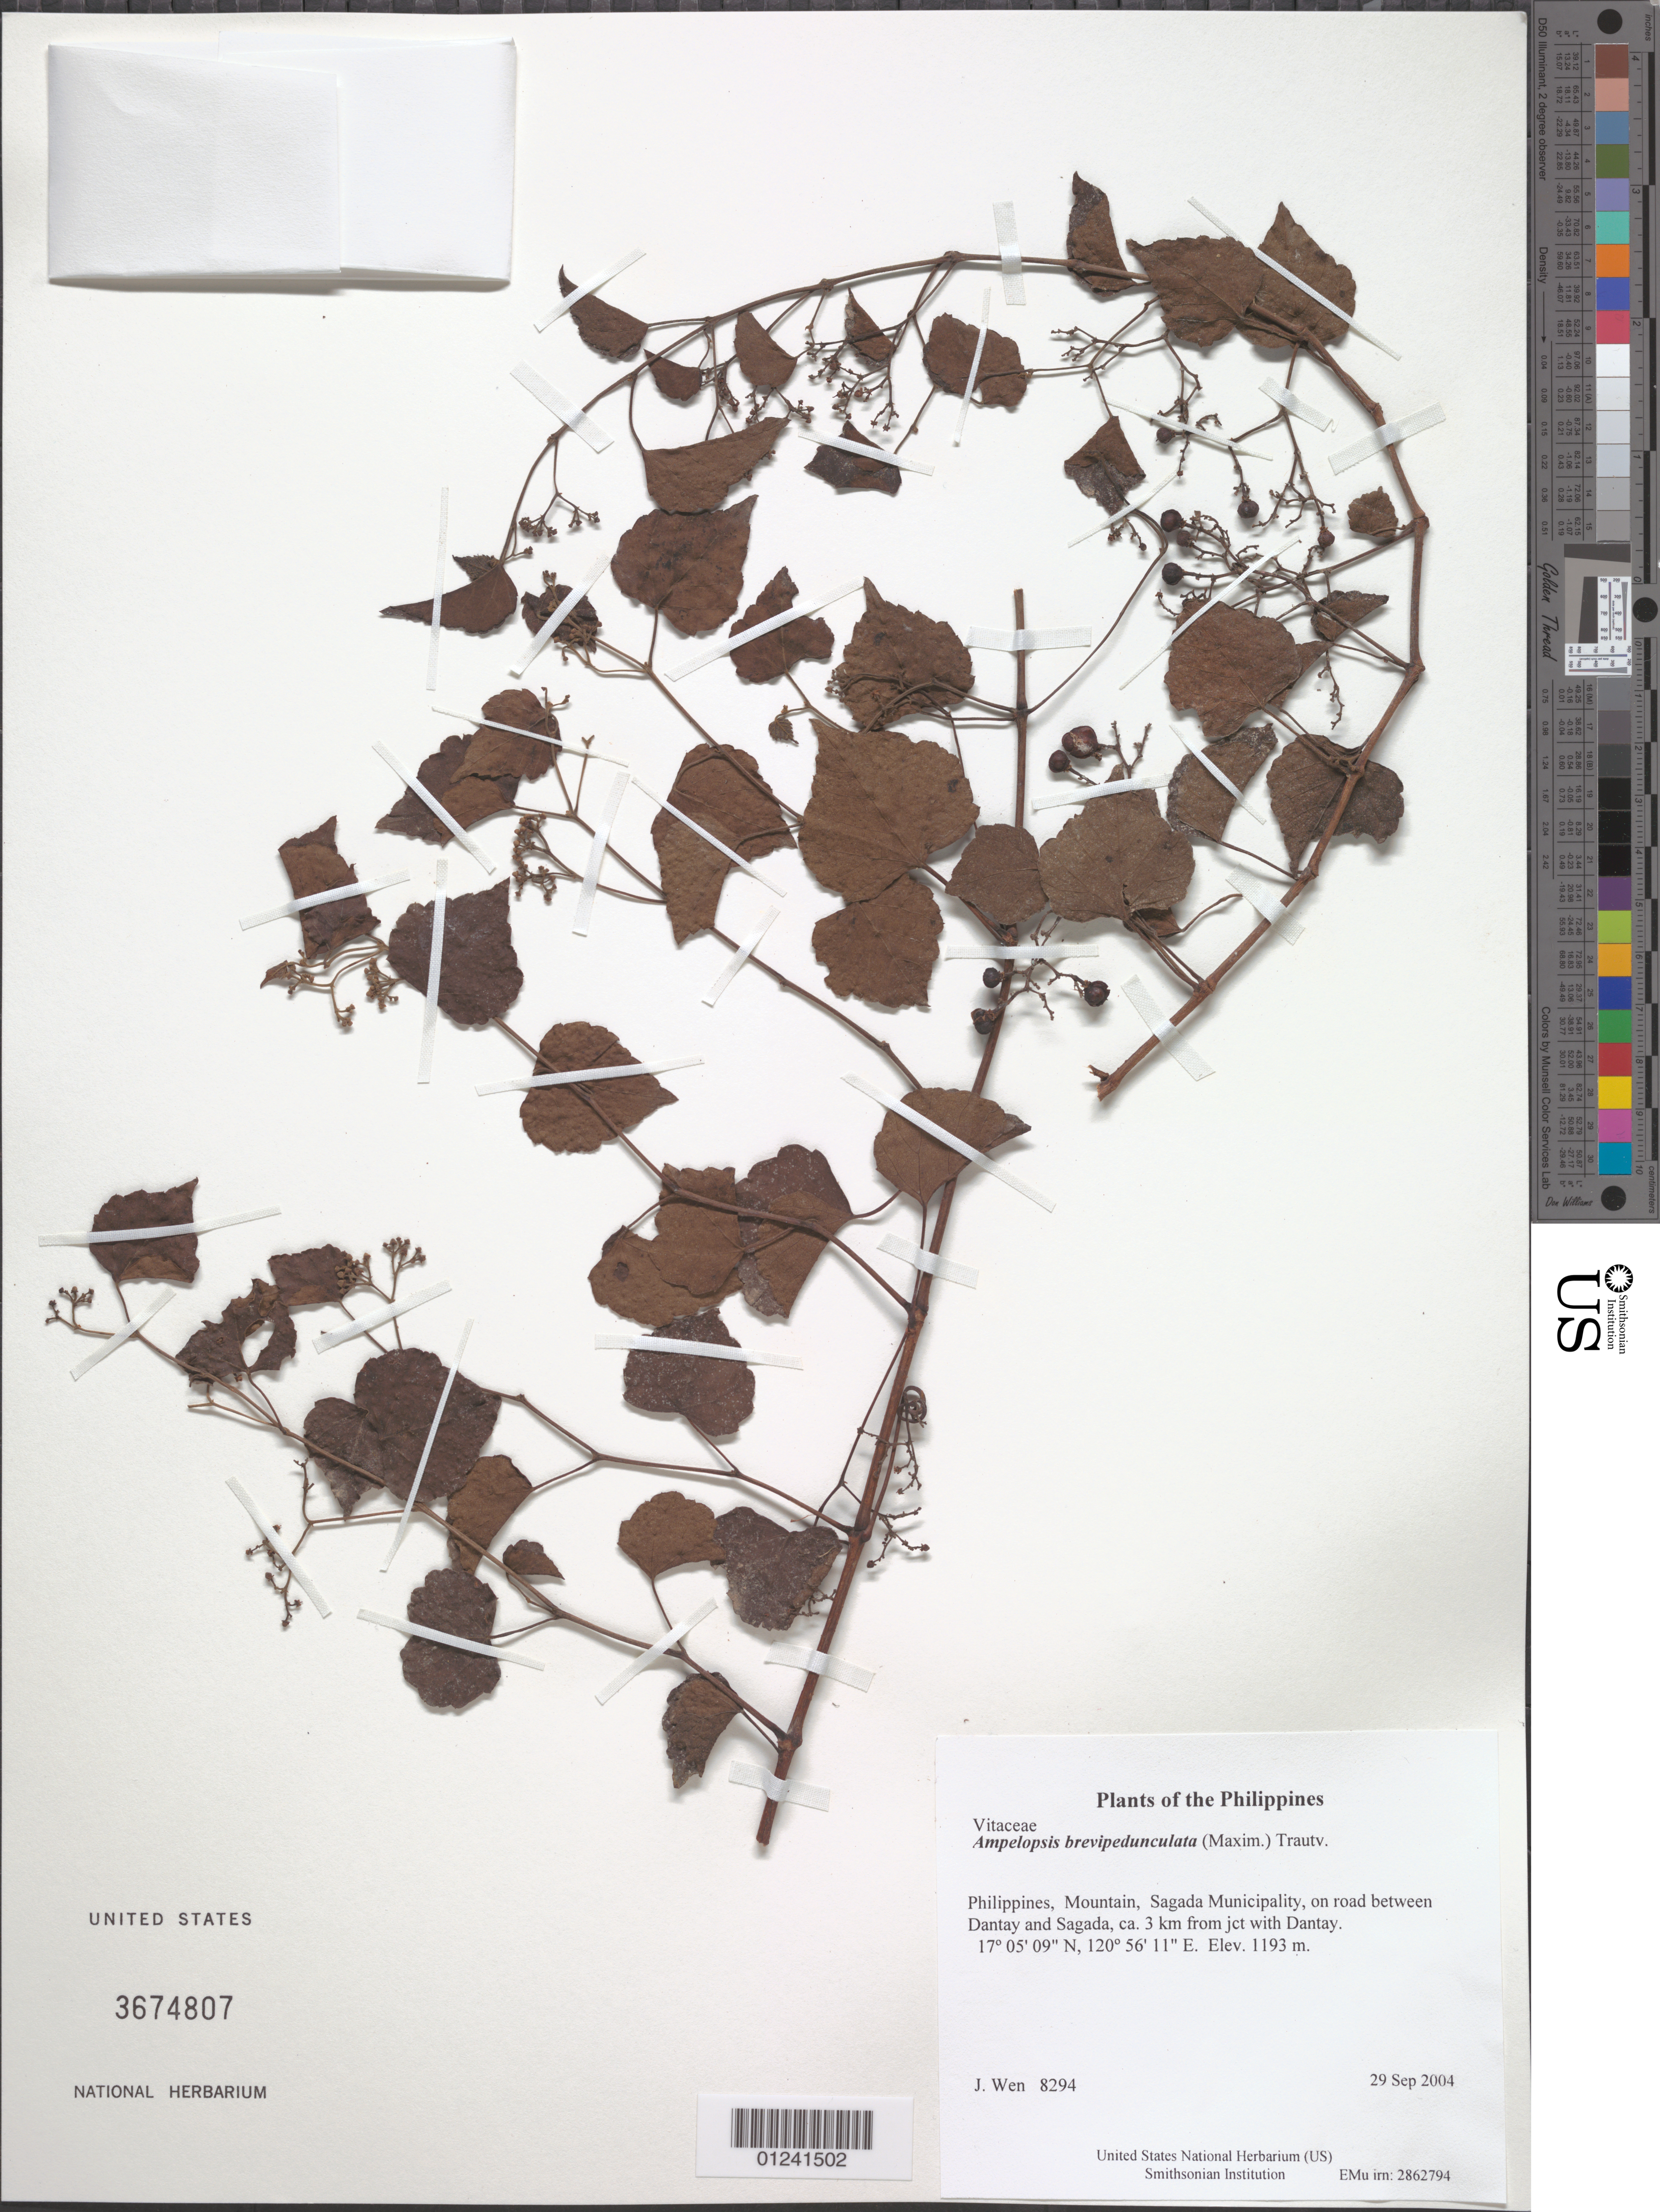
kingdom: Plantae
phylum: Tracheophyta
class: Magnoliopsida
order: Vitales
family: Vitaceae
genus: Ampelopsis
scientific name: Ampelopsis brevipedunculata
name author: (Maxim.) Trautv.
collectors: J. Wen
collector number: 8294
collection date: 2004-09-29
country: Philippines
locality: Mountain, Sagada Municipality, on road between Dantay and Sagada, ca. 3 km from jct with Dantay.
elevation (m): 1193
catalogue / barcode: US 3674807